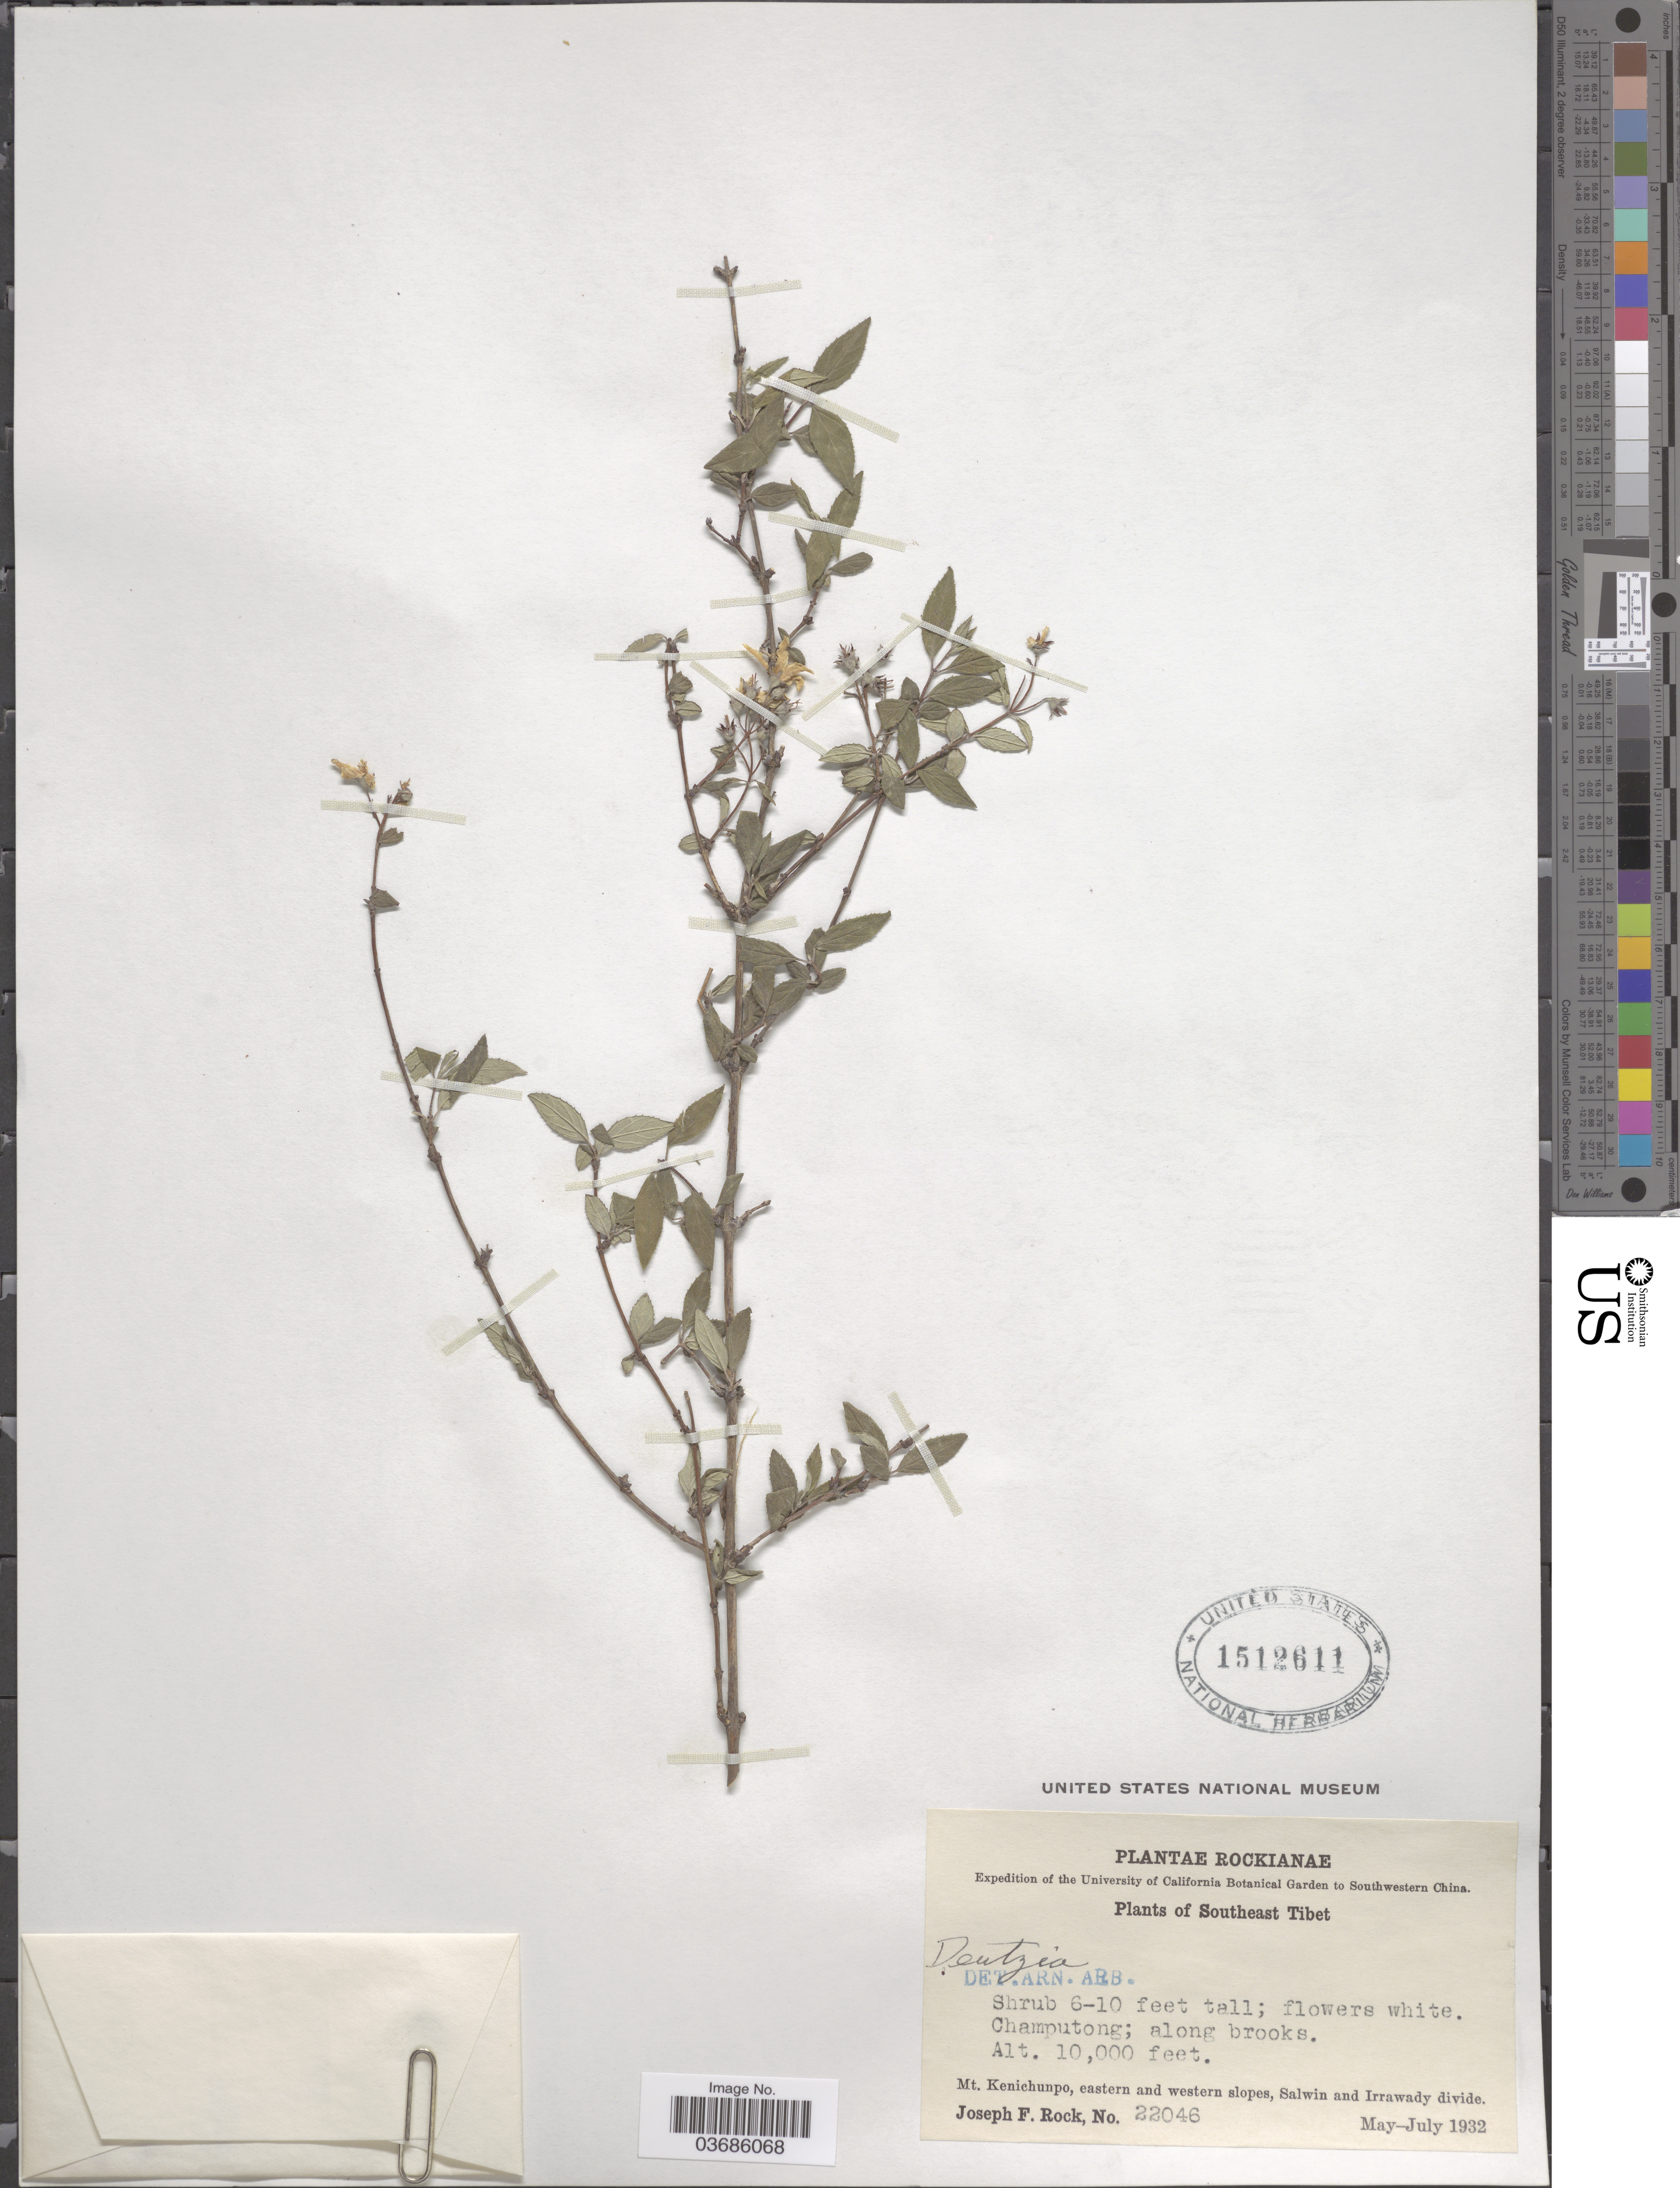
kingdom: Plantae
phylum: Tracheophyta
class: Magnoliopsida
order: Cornales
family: Hydrangeaceae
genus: Deutzia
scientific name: Deutzia sp.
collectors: J. F. Rock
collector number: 22046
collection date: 1932-05/1932-07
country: China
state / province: Xizang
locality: Expedition of the University of California Botanical Garden to Southwestern China. Southeast Tibet. Champutong; along brooks. Mt. Kenichunpo, eastern and western slopes, Salwin and Irrawady divide.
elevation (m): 3048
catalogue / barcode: US 1512611